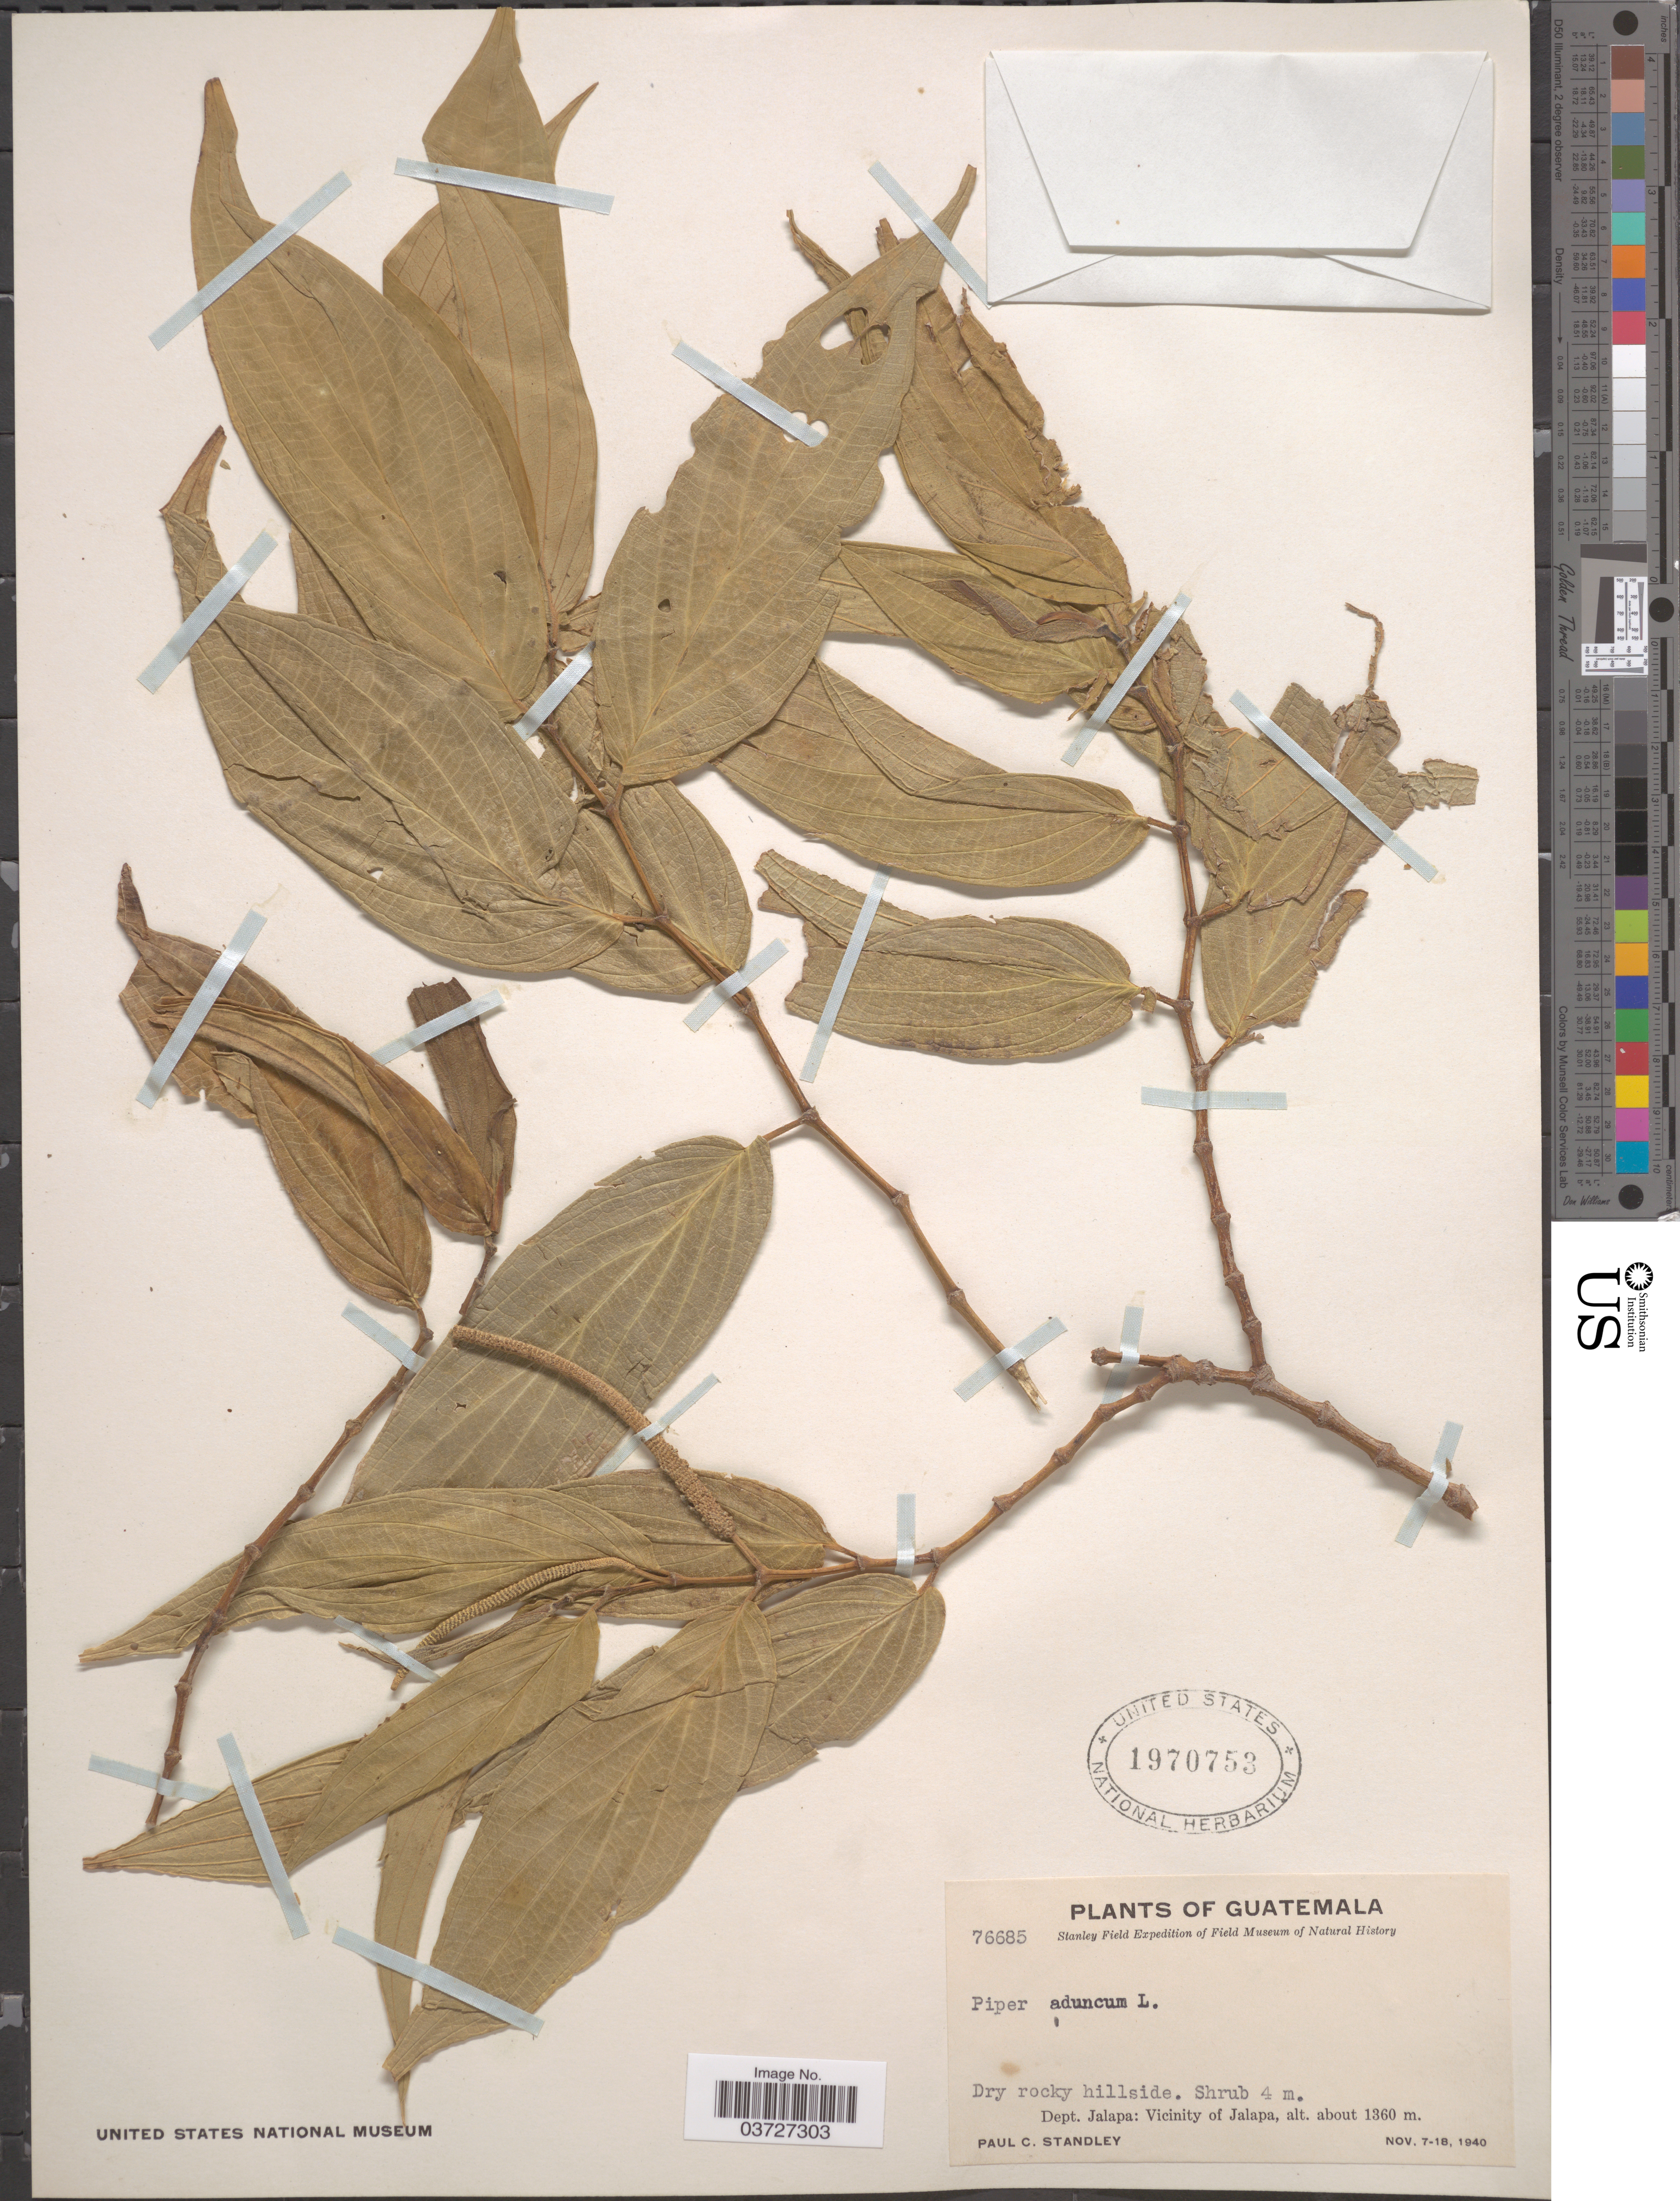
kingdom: Plantae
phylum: Tracheophyta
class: Magnoliopsida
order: Piperales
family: Piperaceae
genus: Piper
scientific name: Piper aduncum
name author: L.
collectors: P. C. Standley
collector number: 76685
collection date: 1940-11-07/1940-11-18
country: Guatemala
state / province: Jalapa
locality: Dept. Jalapa: Vicinity of Jalapa.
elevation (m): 1360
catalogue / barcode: US 1970753